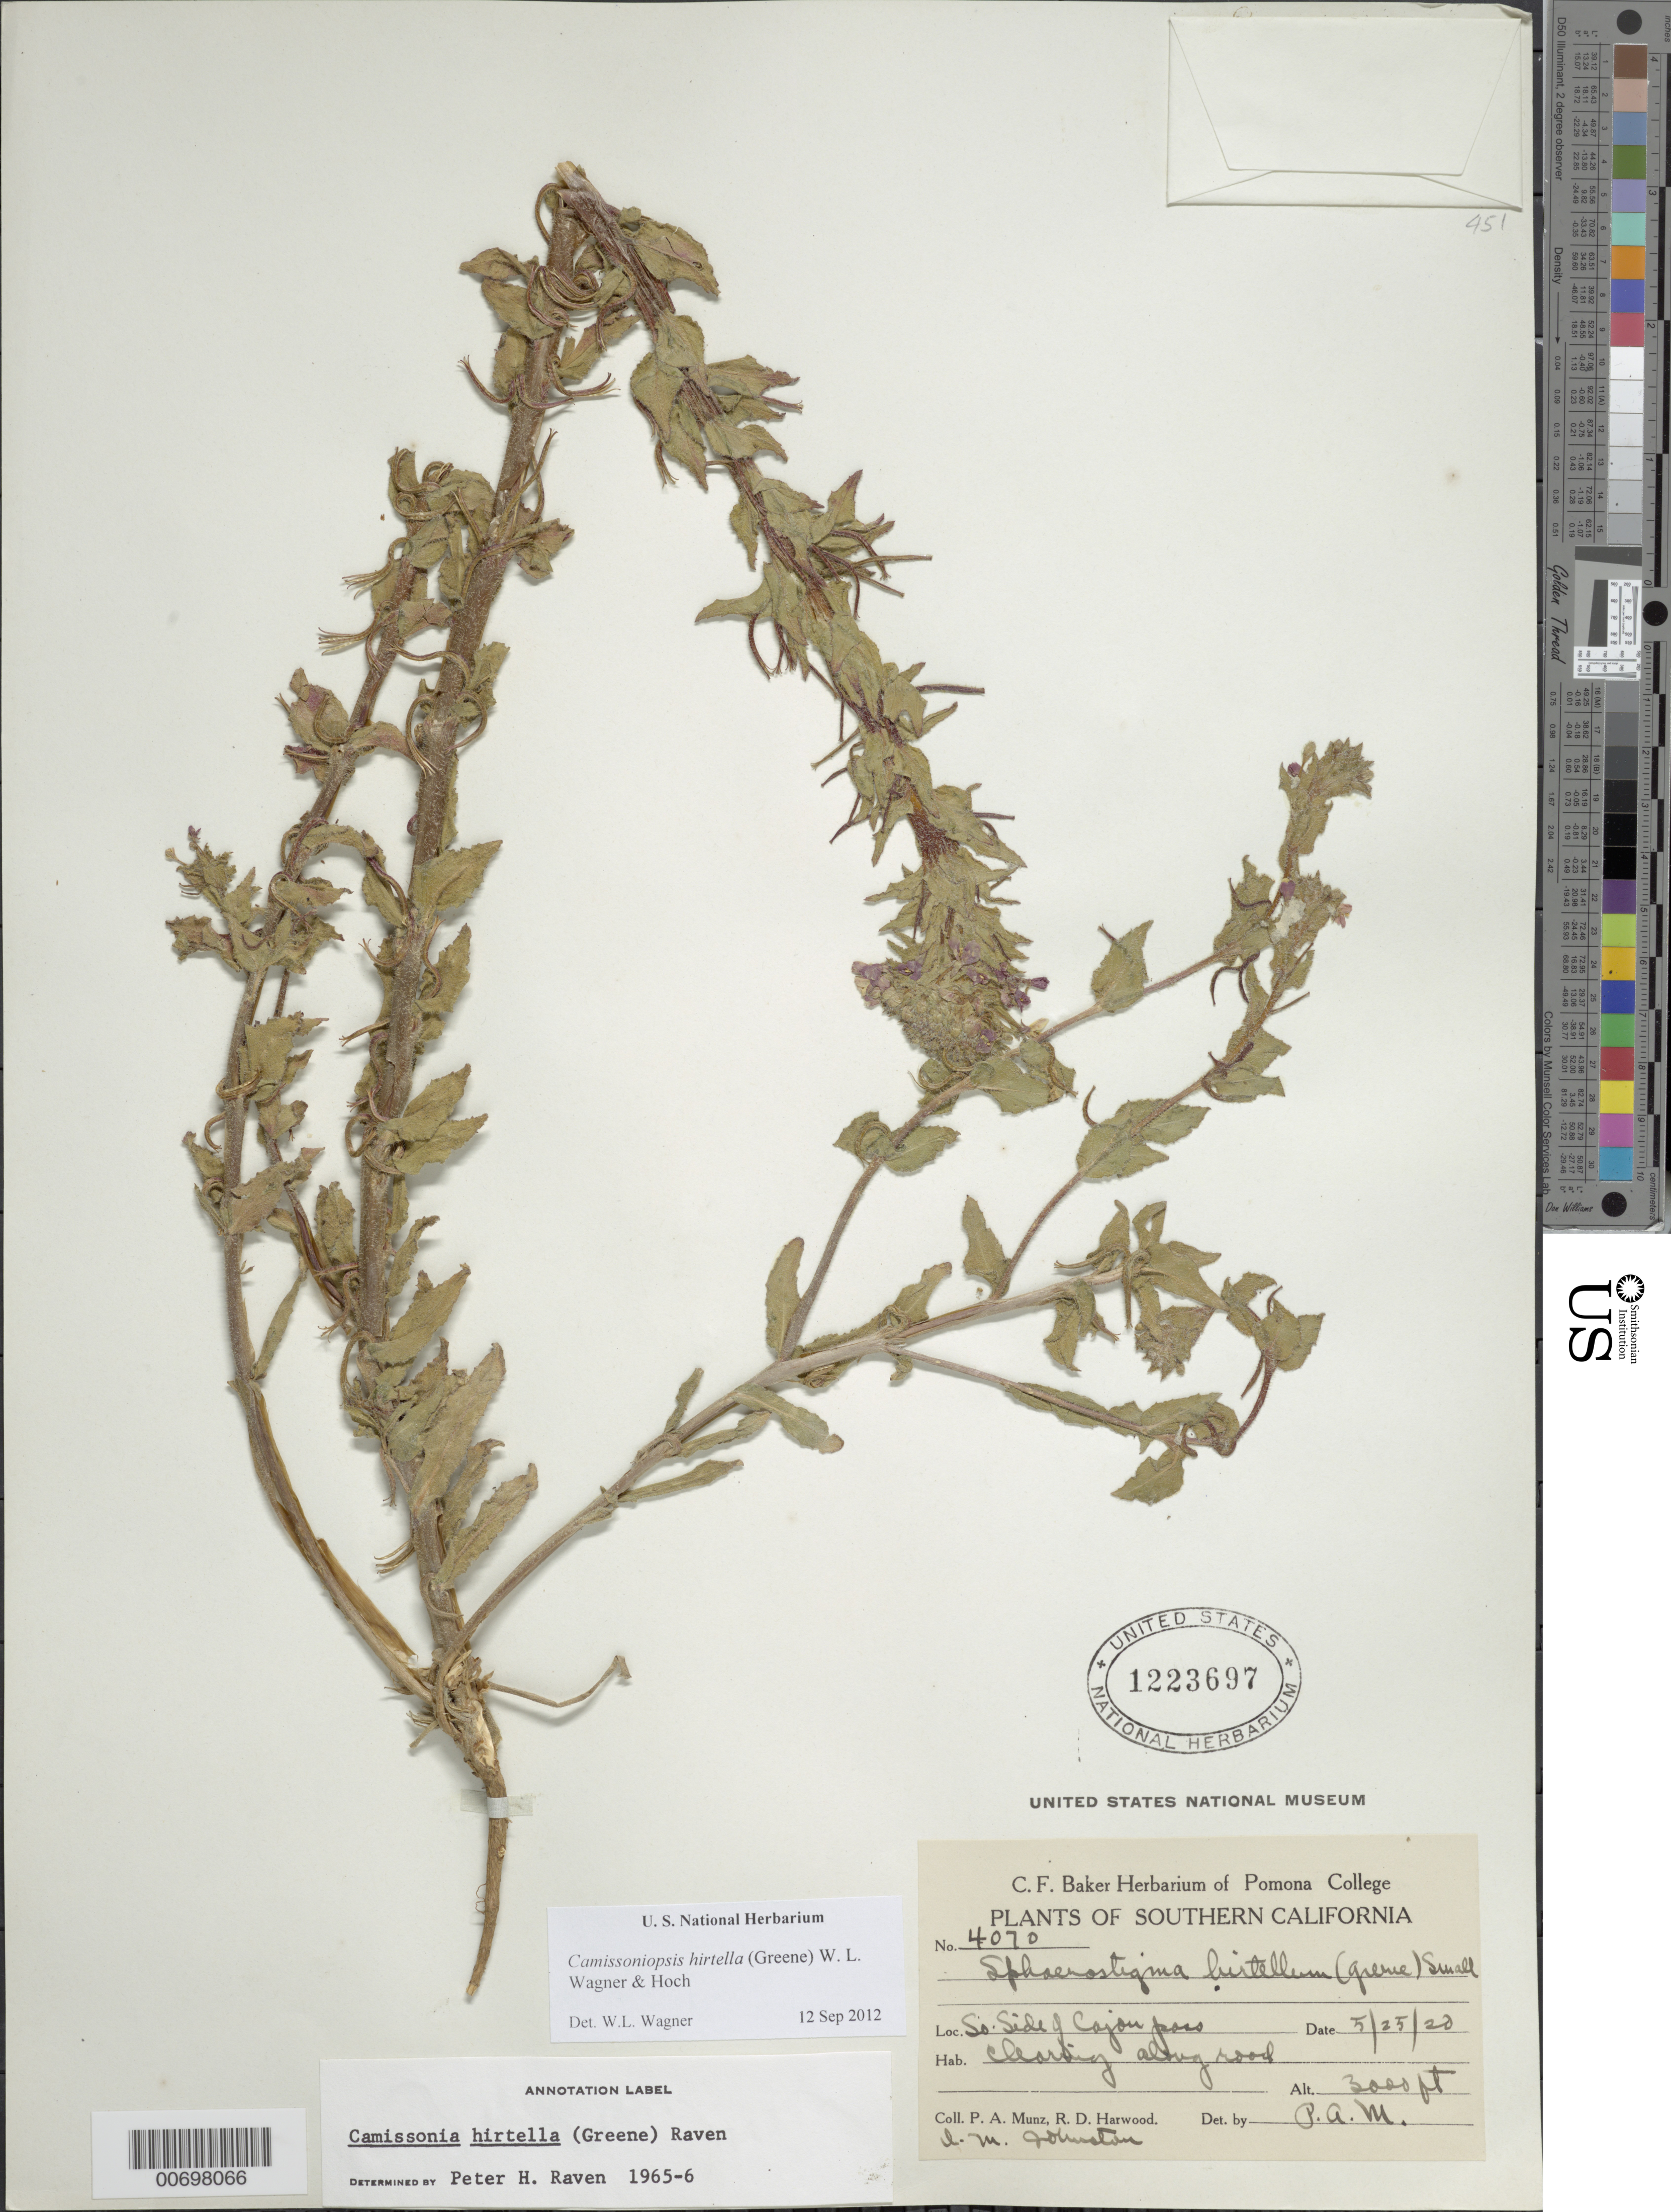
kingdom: Plantae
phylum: Tracheophyta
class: Magnoliopsida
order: Myrtales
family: Onagraceae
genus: Camissoniopsis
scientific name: Camissoniopsis hirtella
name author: (Greene) W.L. Wagner & Hoch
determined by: Wagner, W. L., (BOT), Smithsonian Institution - National Museum of Natural History (UNITED STATES)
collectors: P. A. Munz, R. Harwood & I.M. Johnston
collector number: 4070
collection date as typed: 25 May 1920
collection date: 1920-05-25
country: United States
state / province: California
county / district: San Bernardino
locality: So. Side of Cajon pass. Clearing along road.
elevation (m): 914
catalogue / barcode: US 1223697